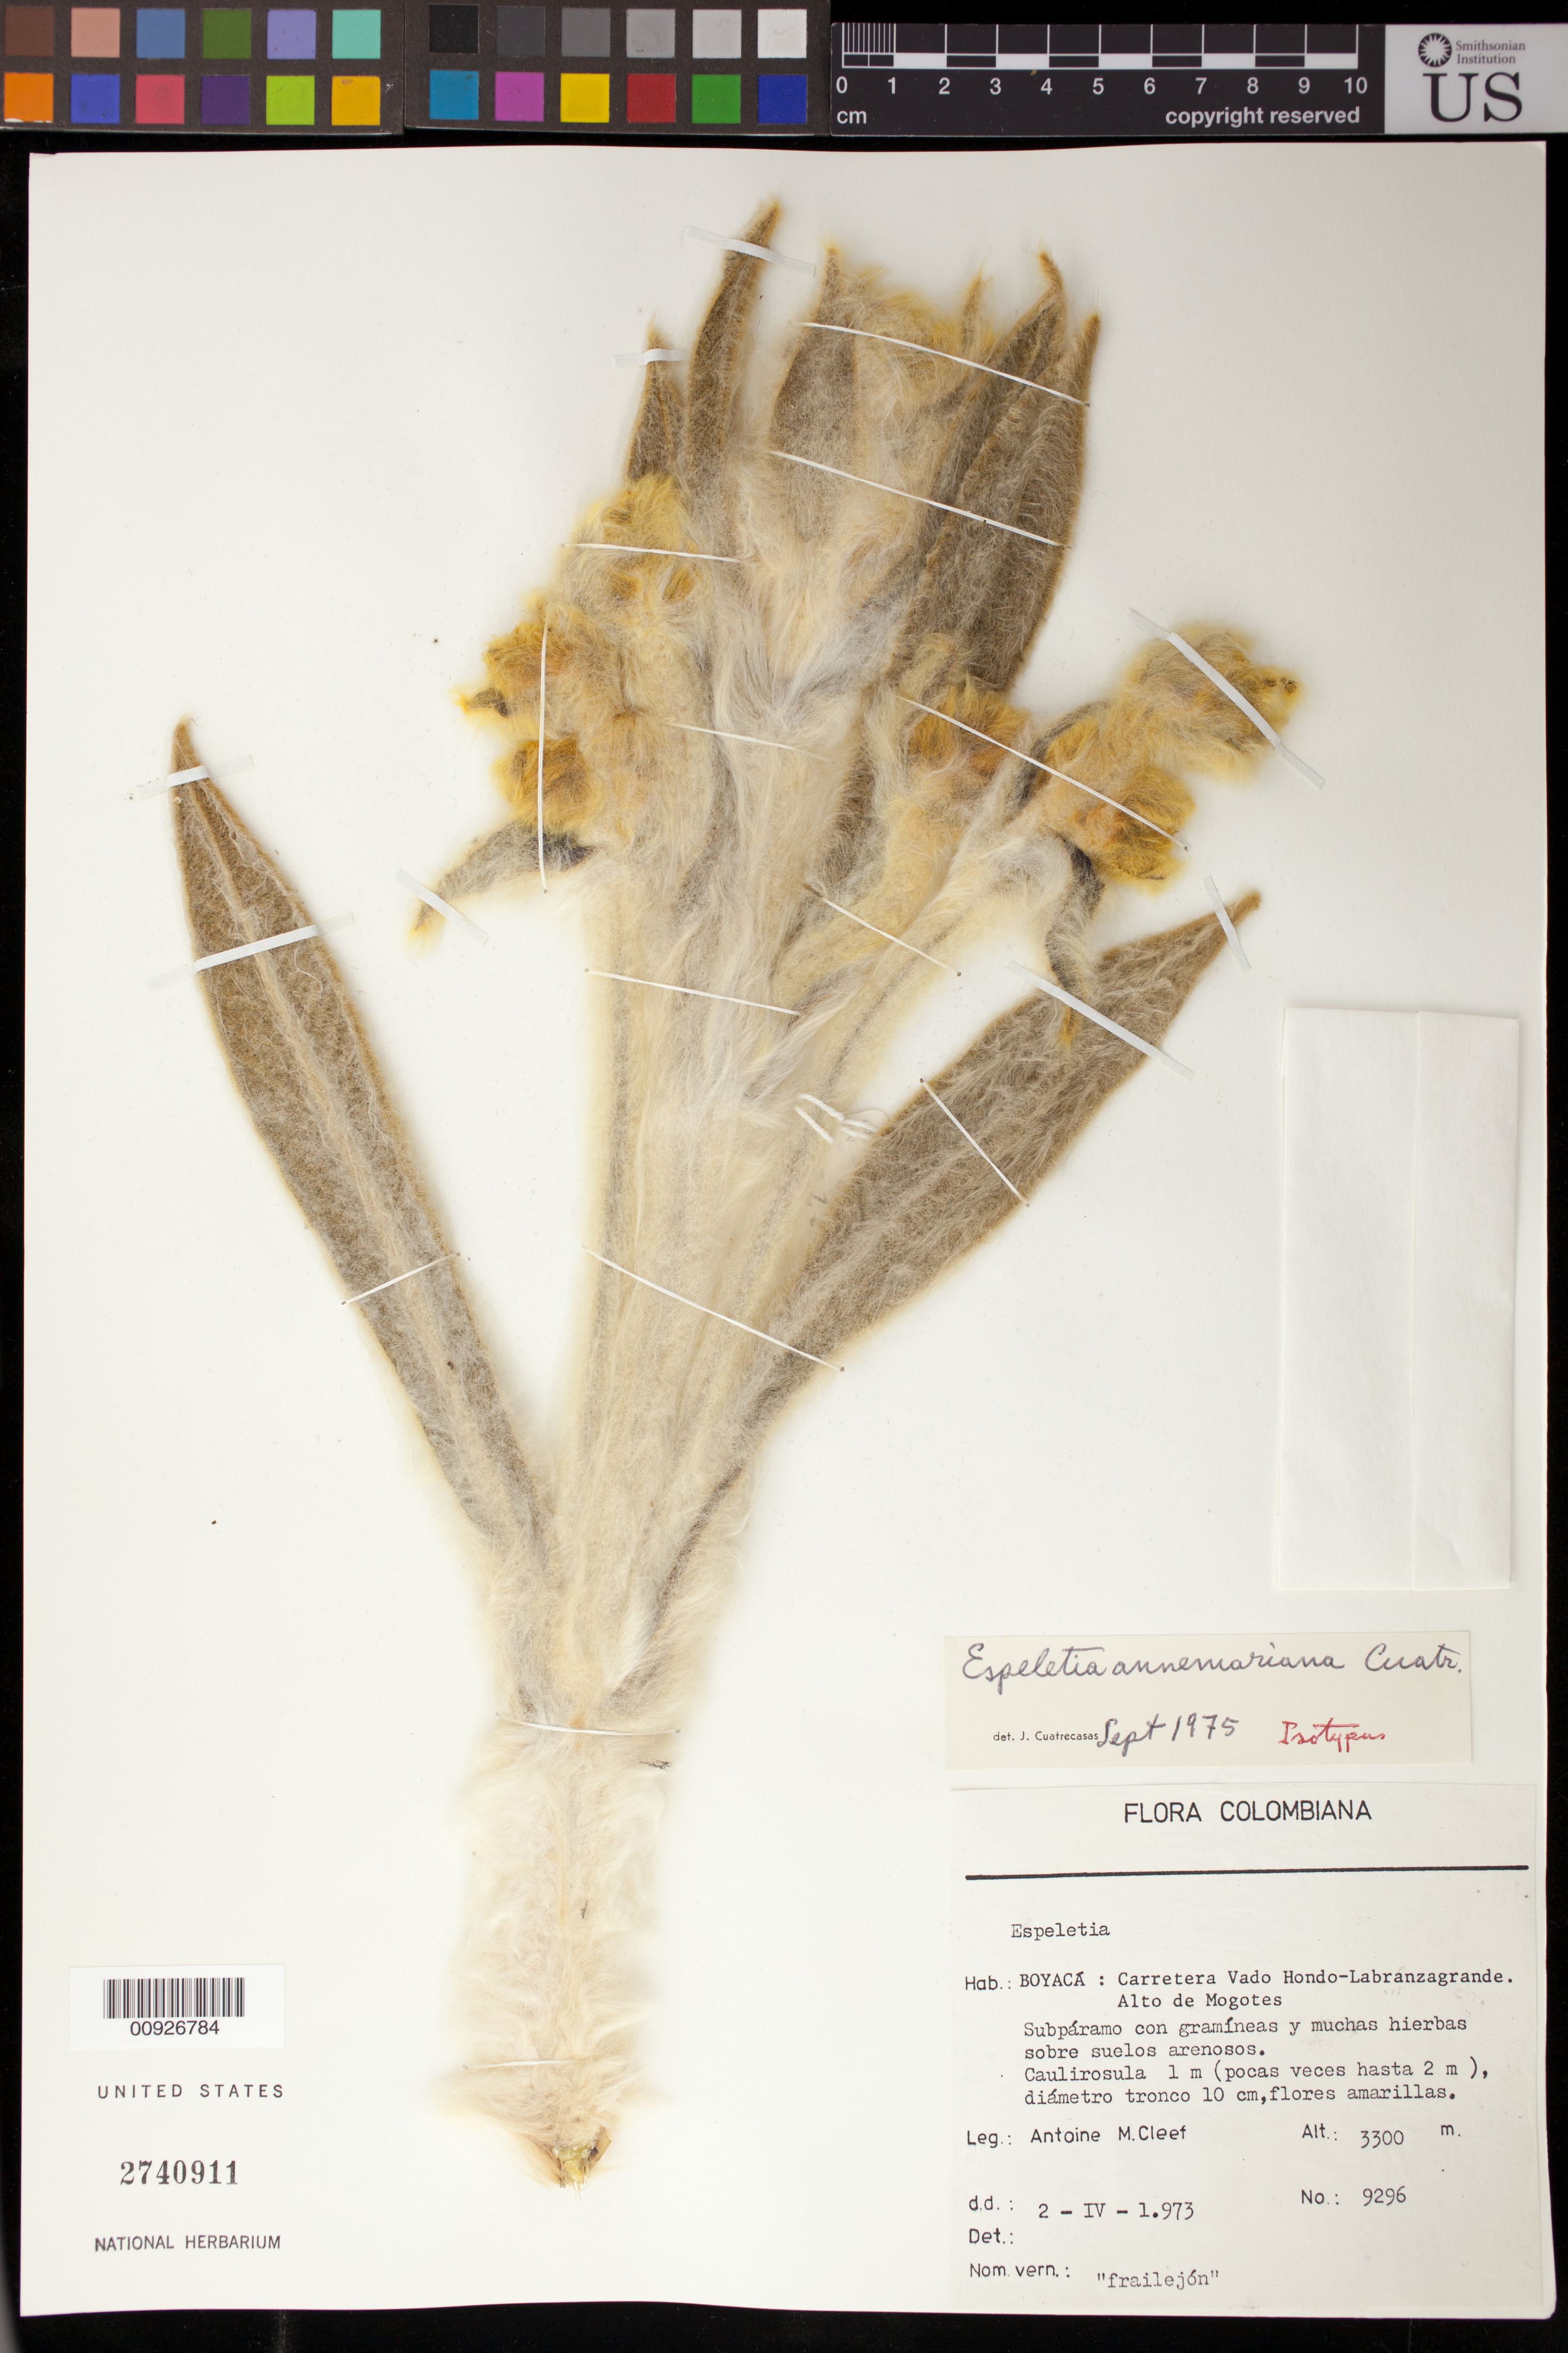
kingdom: Plantae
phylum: Tracheophyta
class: Magnoliopsida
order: Asterales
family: Asteraceae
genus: Espeletia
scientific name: Espeletia annemariana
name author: Cuatrec.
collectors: A. M. Cleef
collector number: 9296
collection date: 1973-04-02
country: Colombia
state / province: Boyacá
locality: Carretera Vado Hondo-Labranzagrande. Alto de Mogotes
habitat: Subpáramo con gramíneas y muchas hierbas sobre suelos arenosos.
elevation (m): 3300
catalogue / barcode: US 2740911